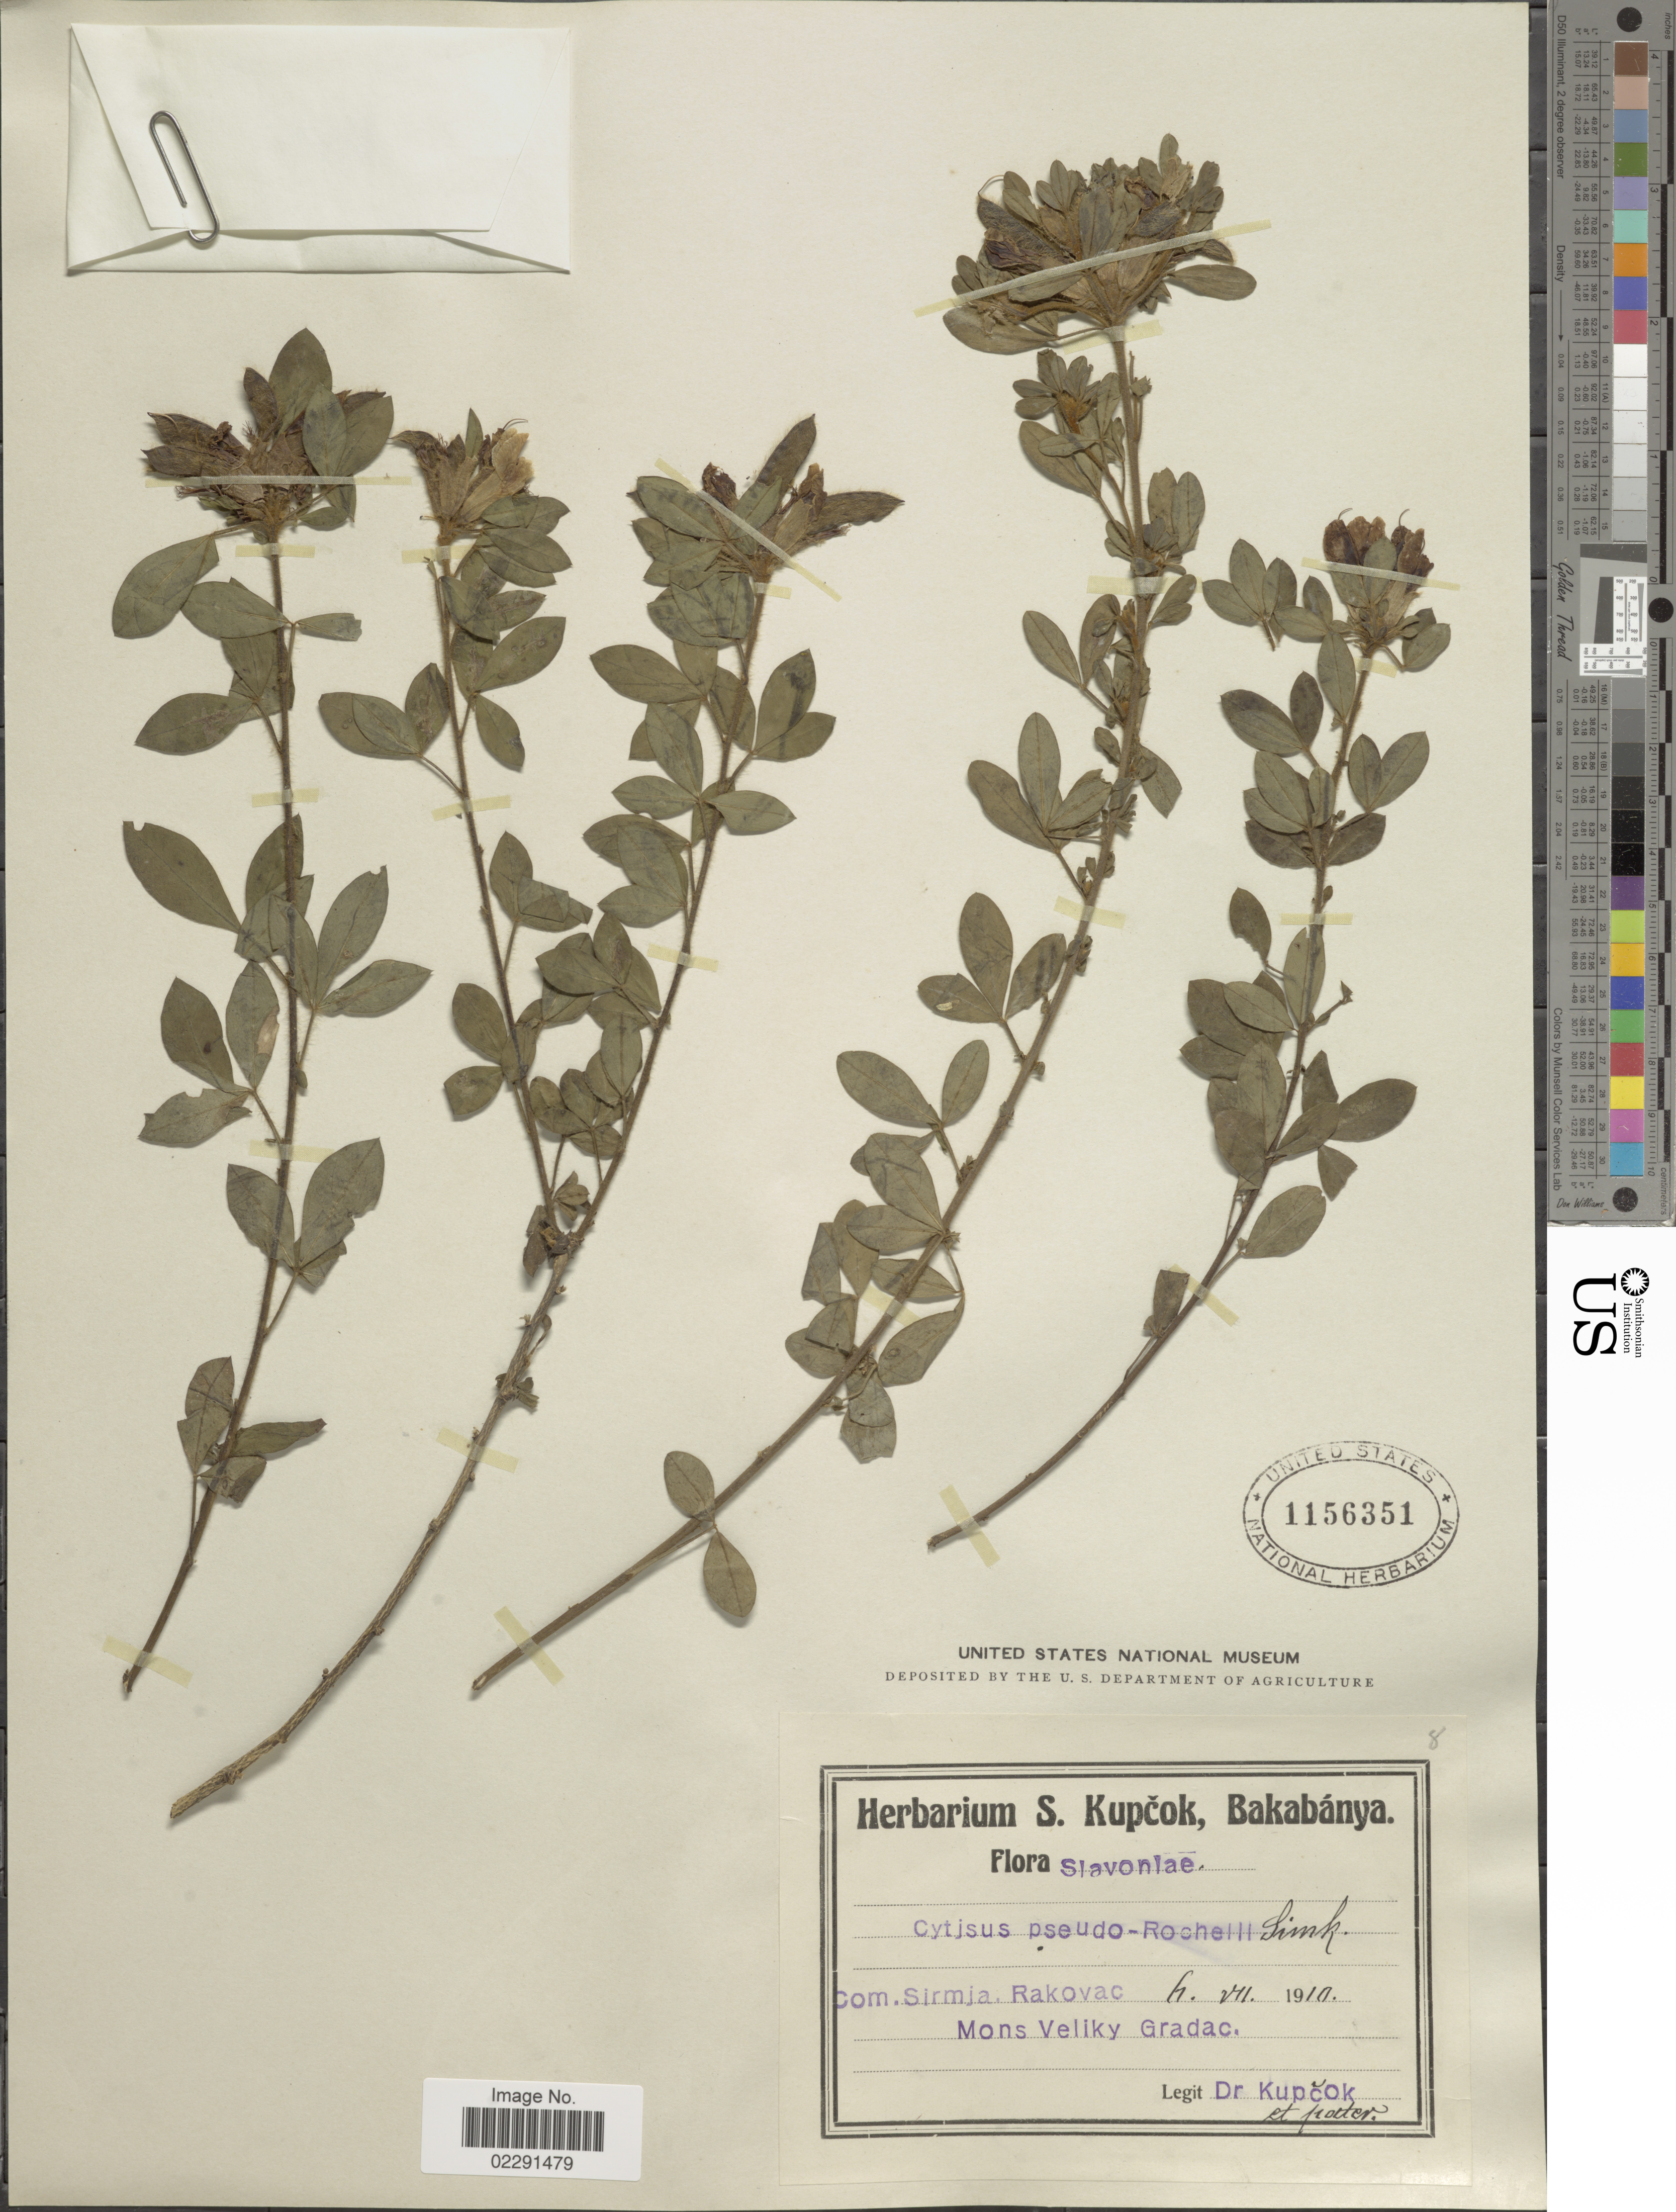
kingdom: Plantae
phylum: Tracheophyta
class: Magnoliopsida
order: Fabales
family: Fabaceae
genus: Cytisus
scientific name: Cytisus x pseudorochnellii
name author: Simonk.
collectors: S. Kupcok & Potter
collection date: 1910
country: Croatia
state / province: Pozega-Slavonia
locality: Slavoniae, Com. Sirmja, Rakovac., Mons Veliky Gradac.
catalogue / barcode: US 1156351